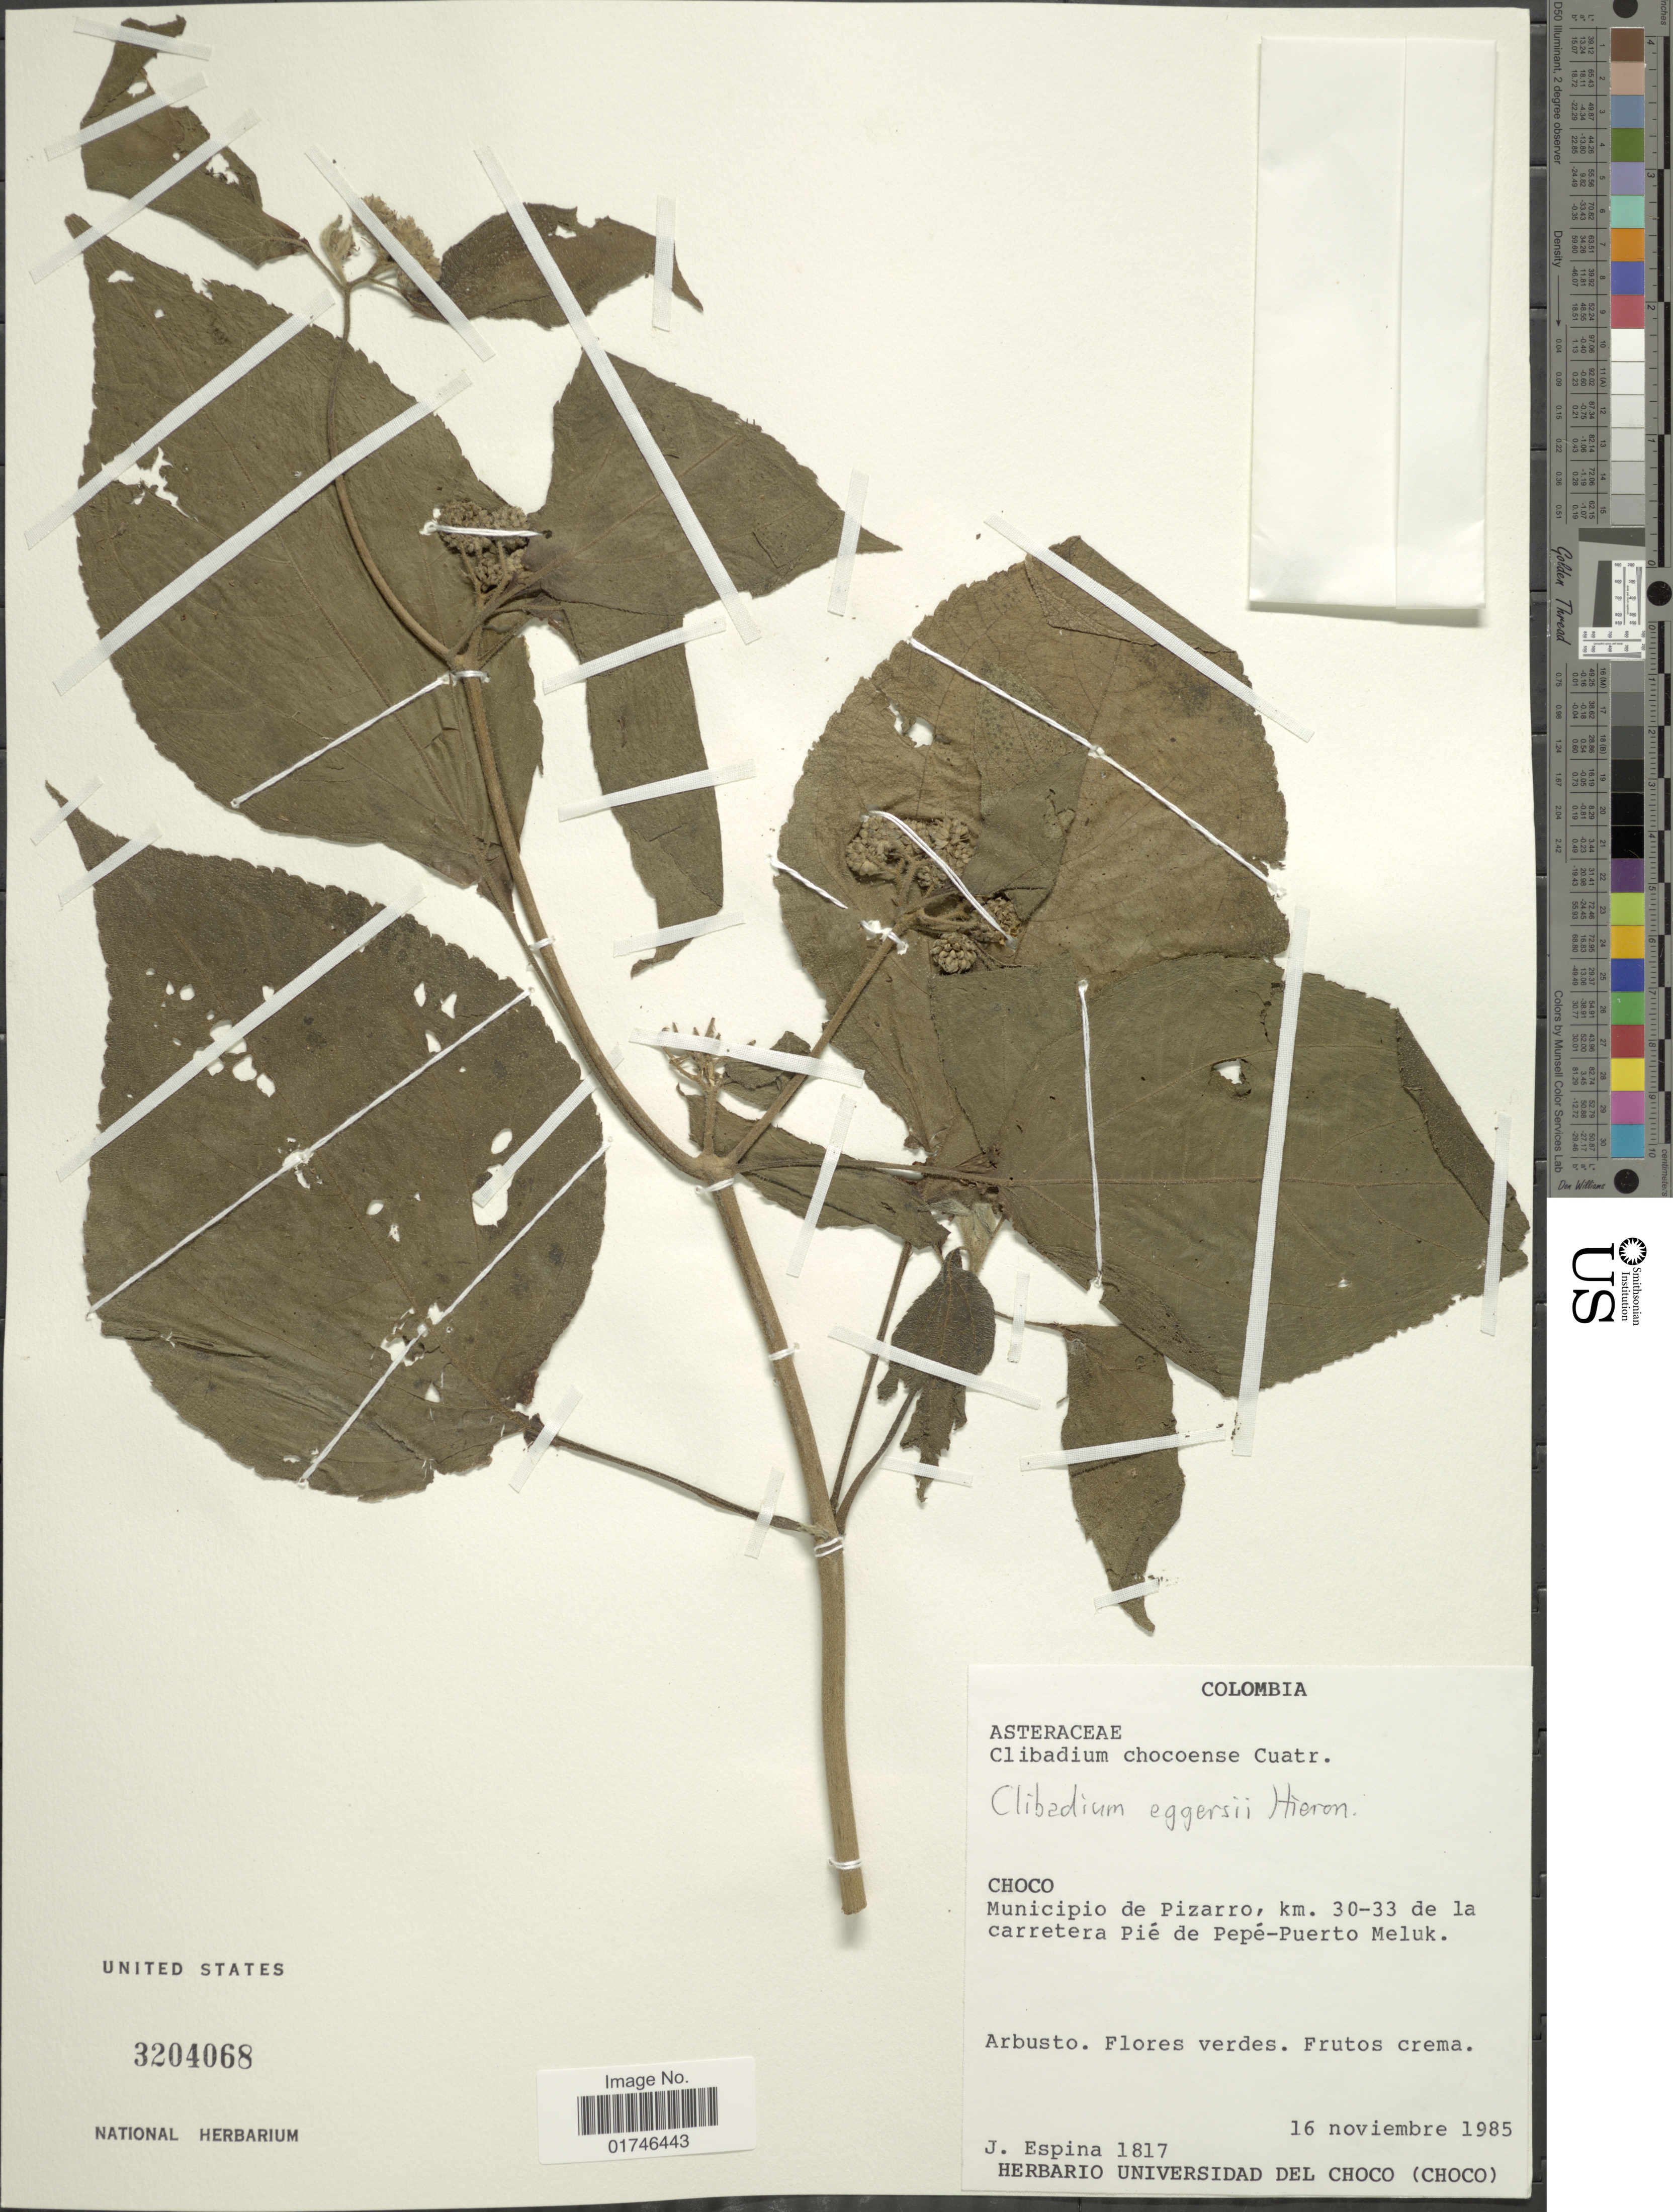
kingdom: Plantae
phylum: Tracheophyta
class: Magnoliopsida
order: Asterales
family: Asteraceae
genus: Clibadium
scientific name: Clibadium eggersii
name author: Hieron.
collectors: J. Espina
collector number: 1817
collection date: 1985-11-16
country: Colombia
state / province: Chocó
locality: Choco: Municipio de Pizarro, Km. 30-363 de la carretera Pie de Pepe -Puerto Meluk.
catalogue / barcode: US 3204068